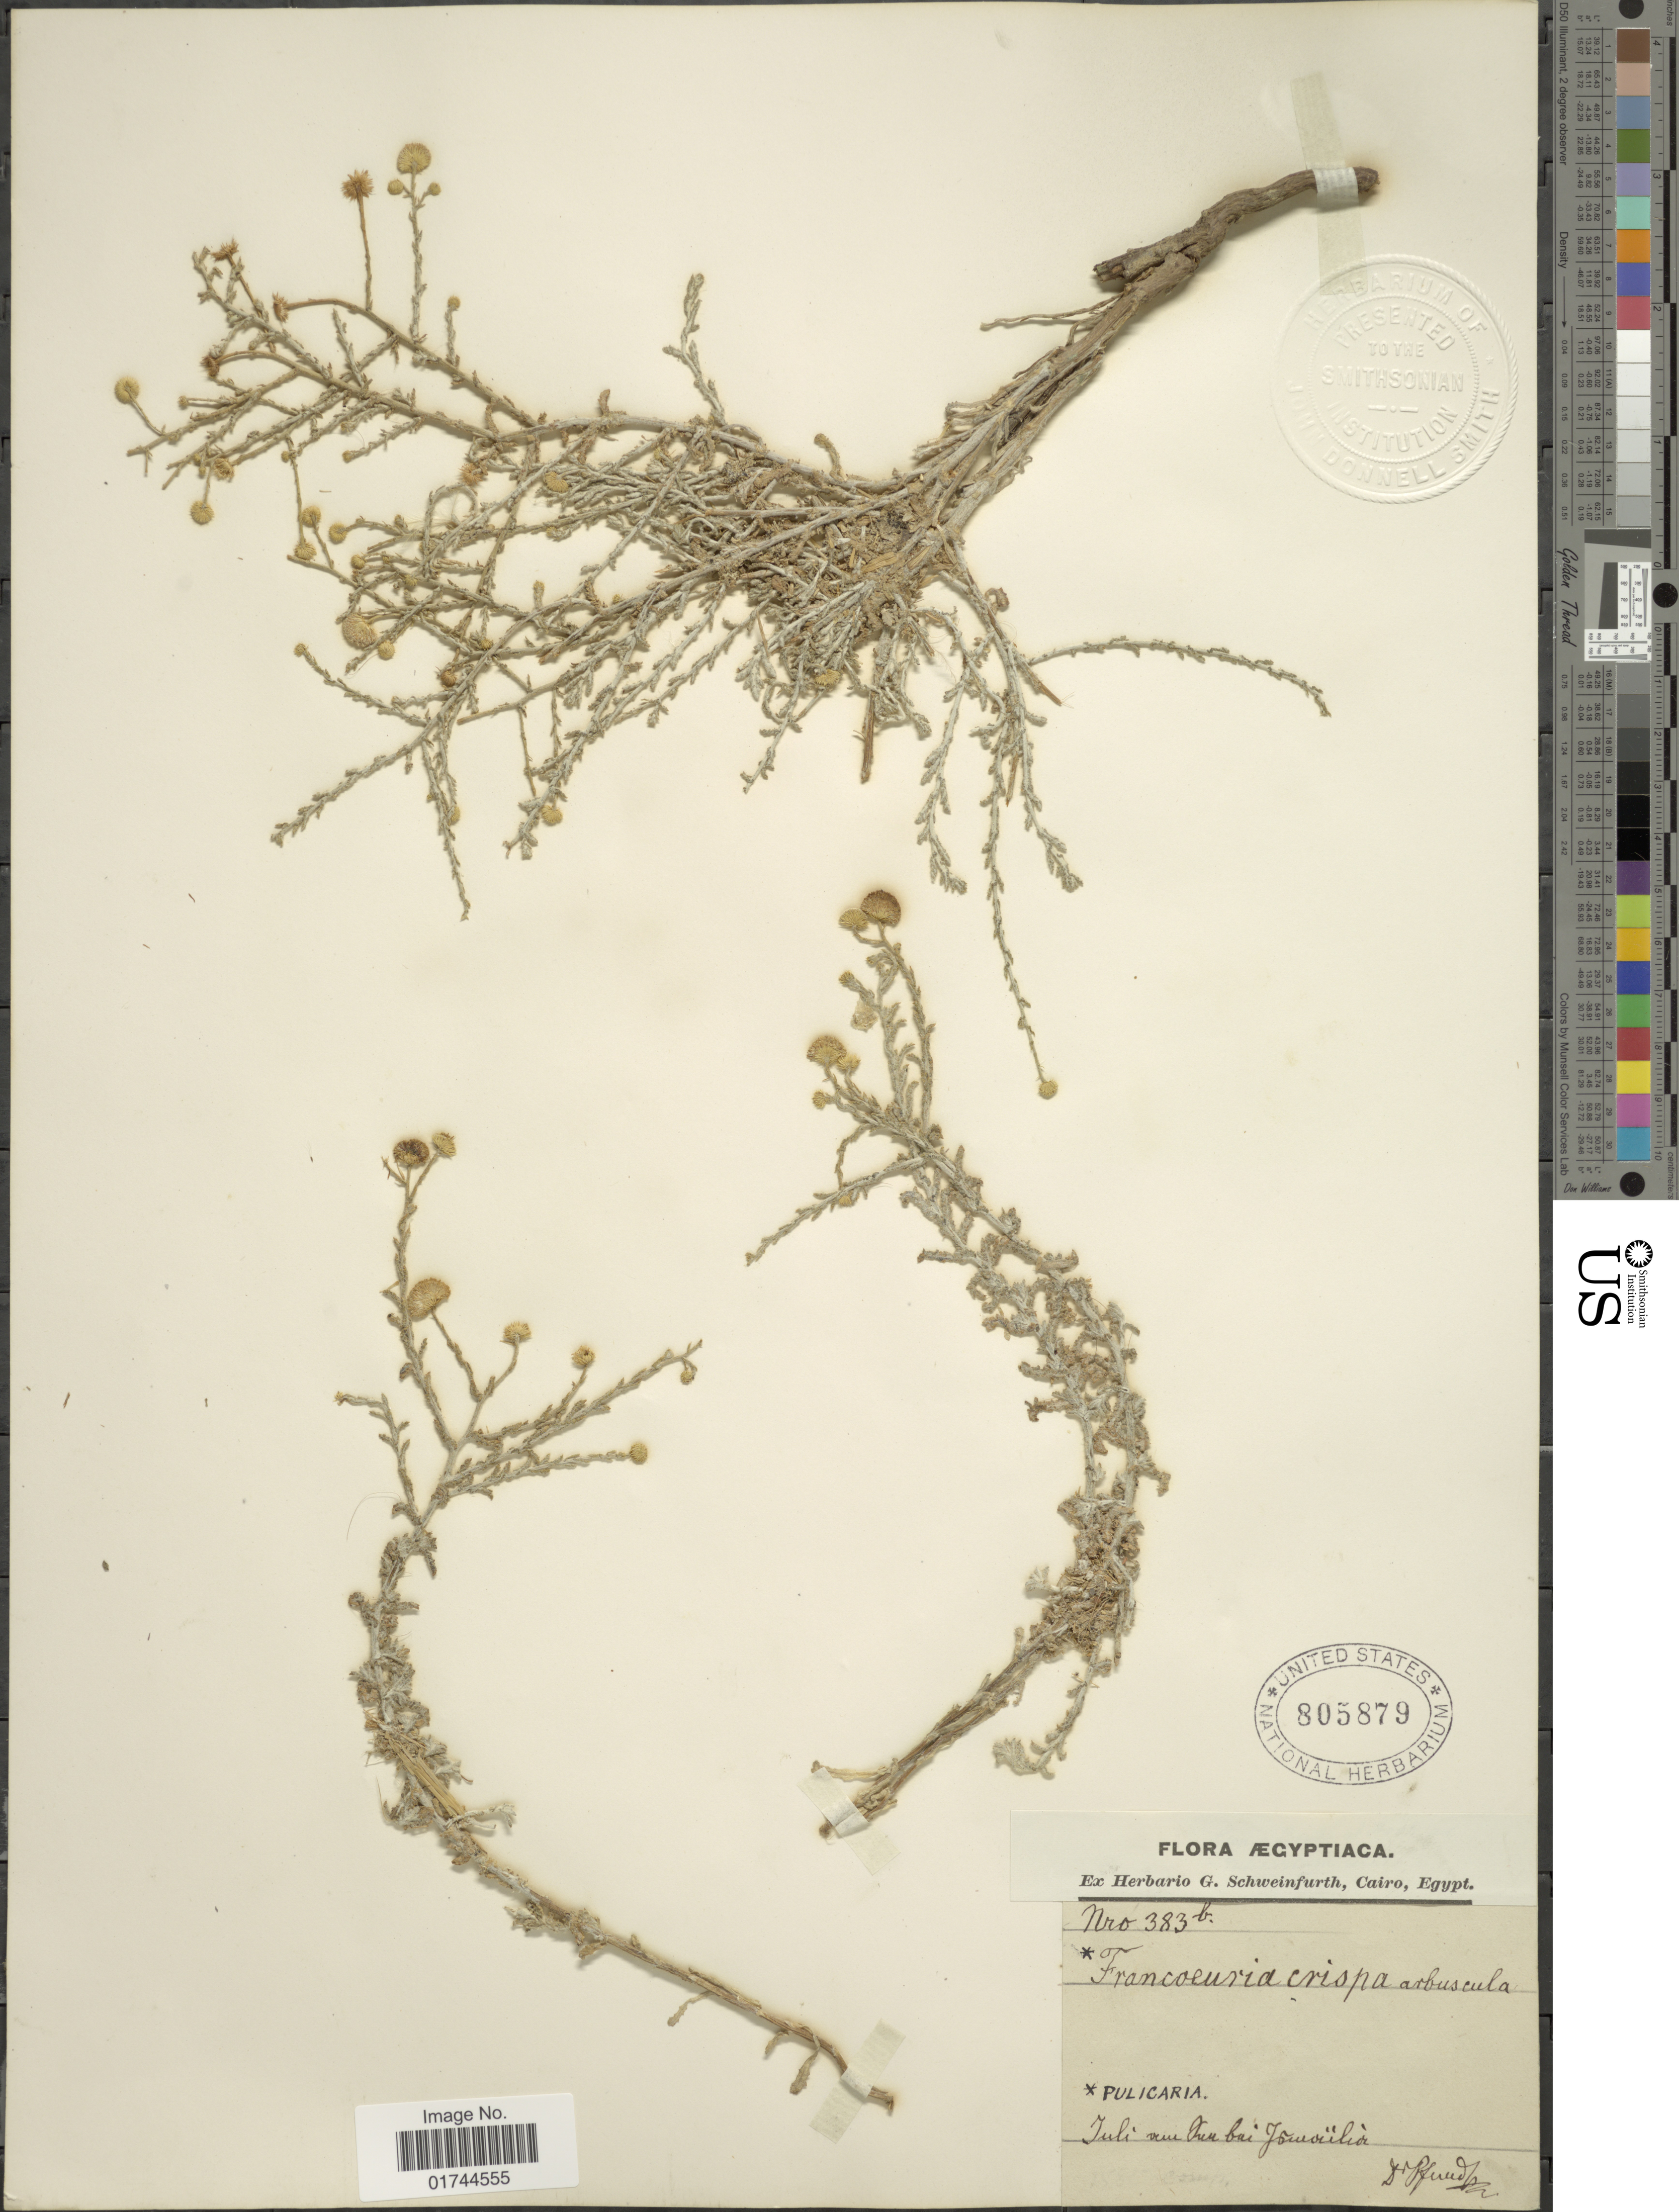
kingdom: Plantae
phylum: Tracheophyta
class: Magnoliopsida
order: Asterales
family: Asteraceae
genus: Pulicaria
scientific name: Pulicaria crispa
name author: Sch. Bip.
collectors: G. A. Schweinfurth (herbarium)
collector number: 383b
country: Egypt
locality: Aegyptiaca, Jun bai Jowoulior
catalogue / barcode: US 805879